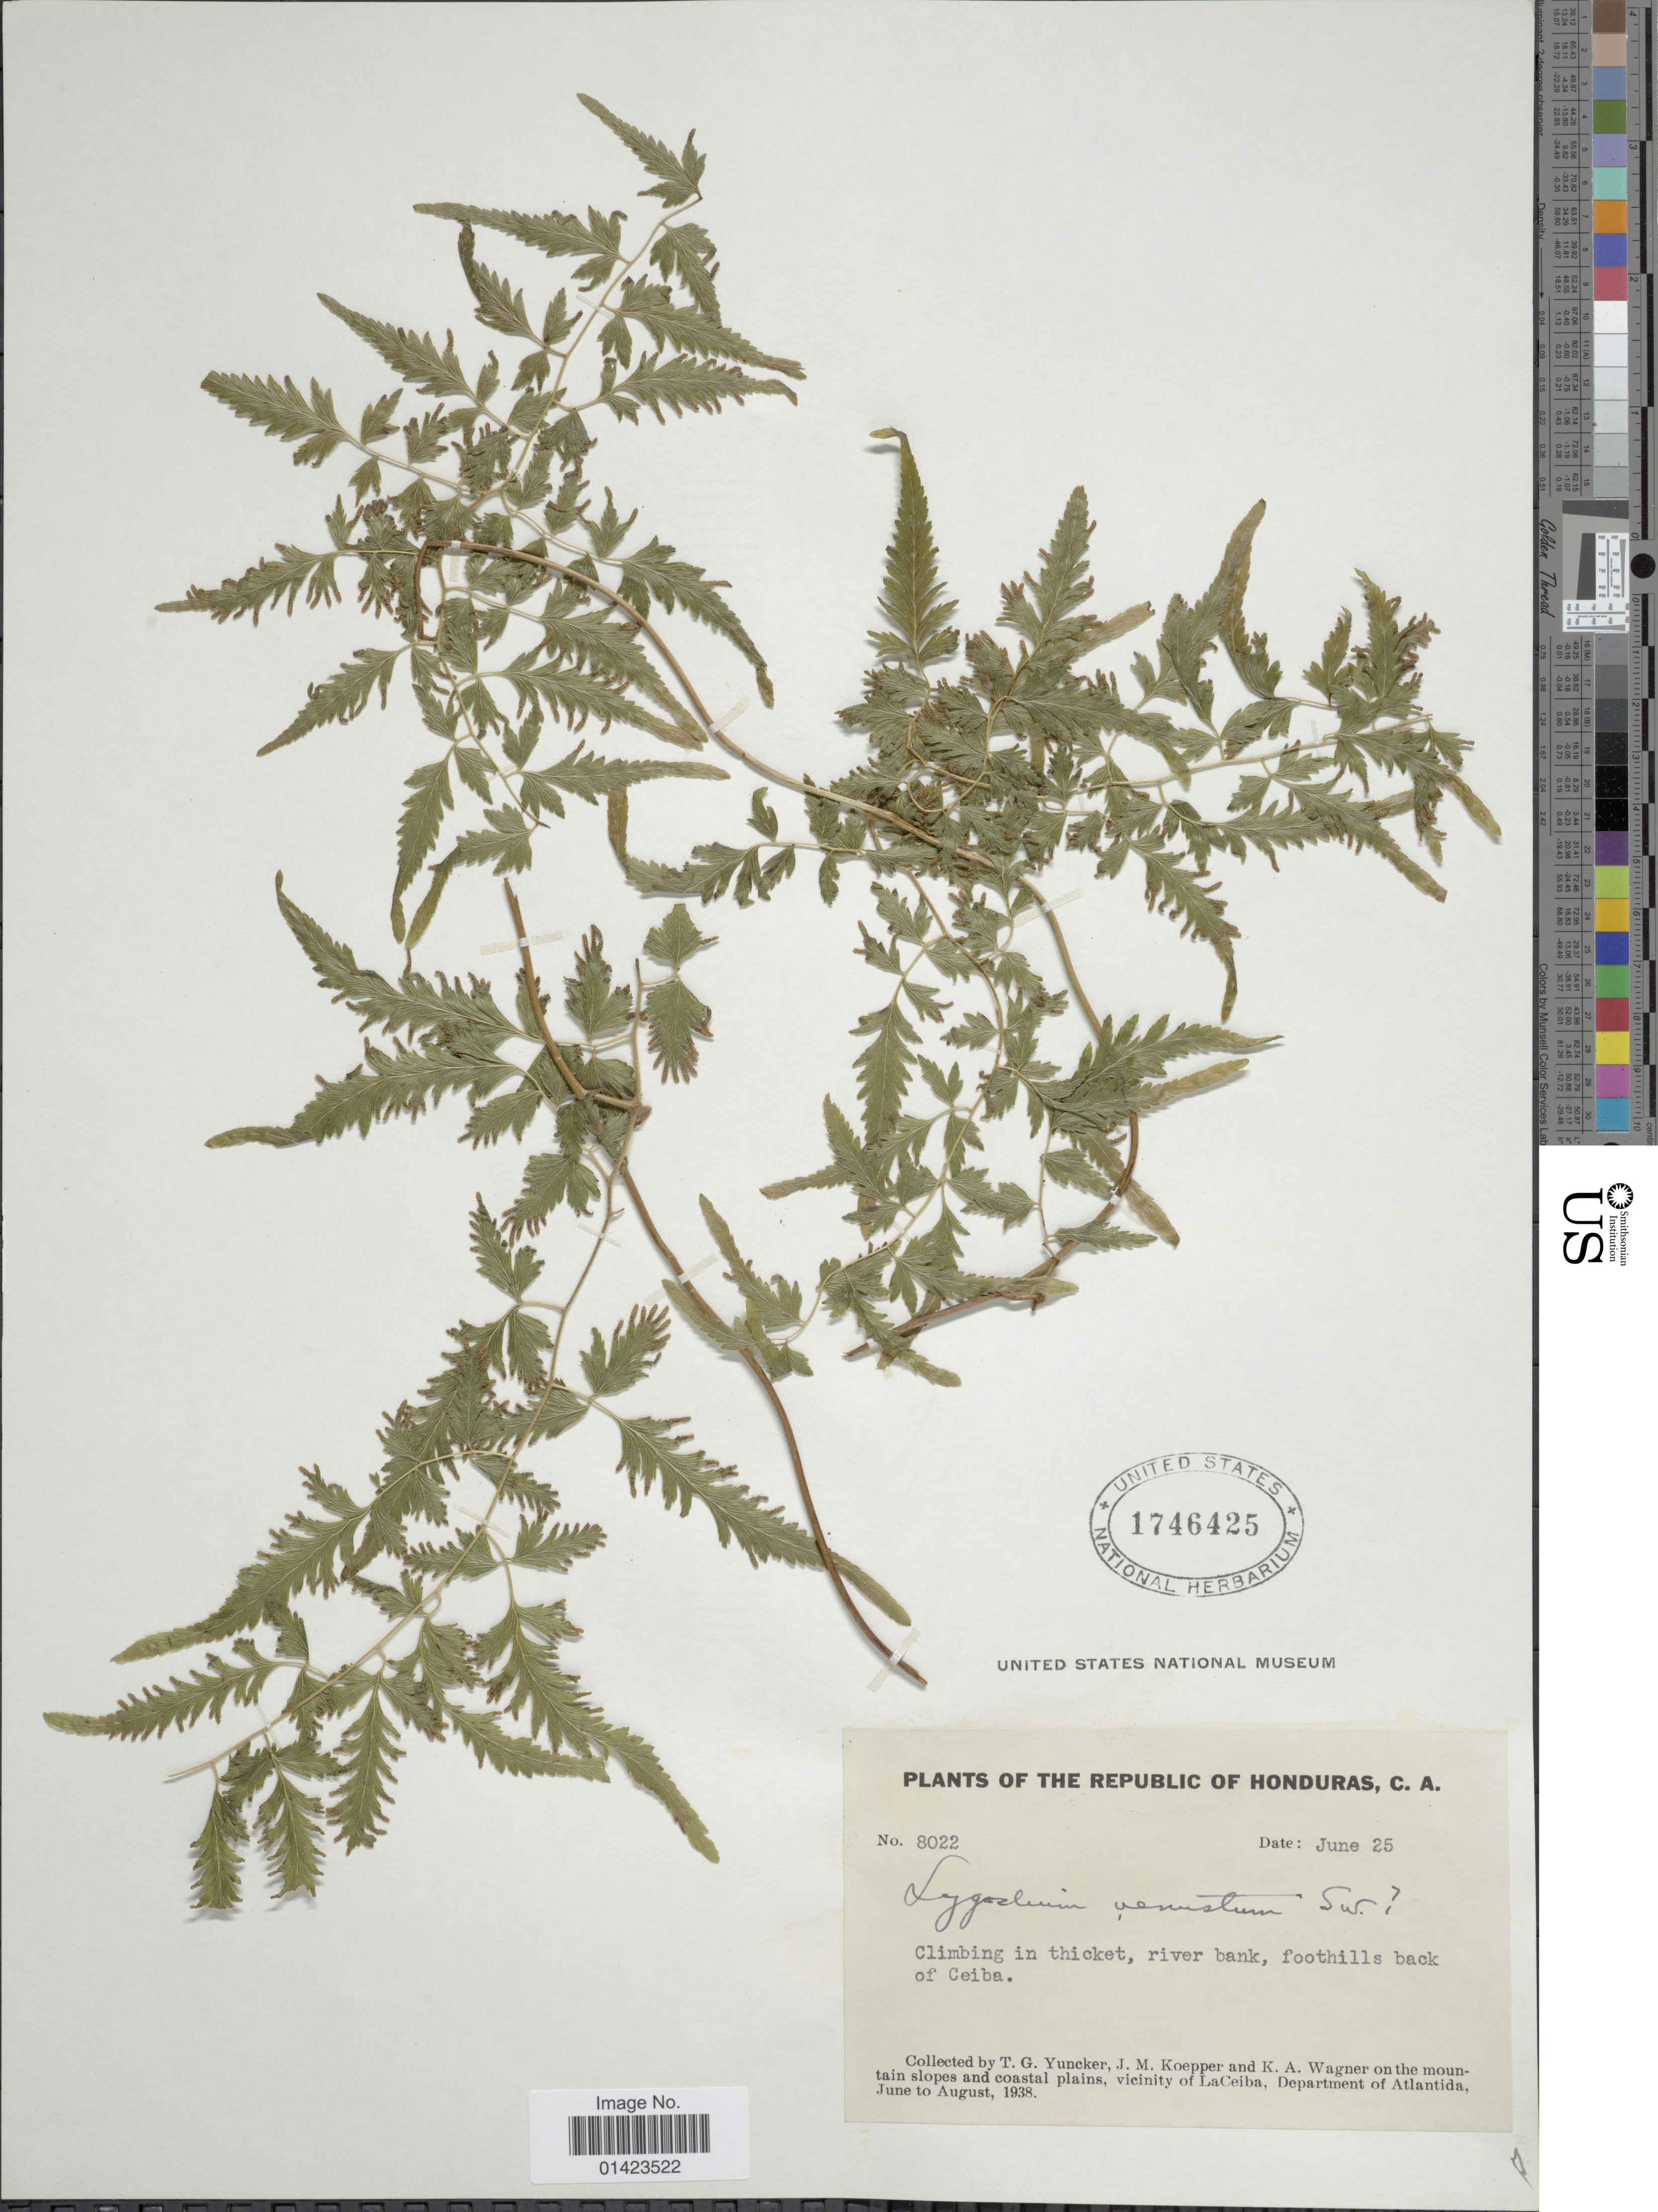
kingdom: Plantae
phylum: Tracheophyta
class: Polypodiopsida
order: Schizaeales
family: Lygodiaceae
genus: Lygodium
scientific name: Lygodium venustum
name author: Sw.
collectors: T. G. Yuncker, J. M. Koepper & K. A. Wagner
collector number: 8022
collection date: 1938-06-25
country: Honduras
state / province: Atlántida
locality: Mountain slopes and coastal plains, vicinity of La Ceiba, Department of Atlandica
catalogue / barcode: US 1746425